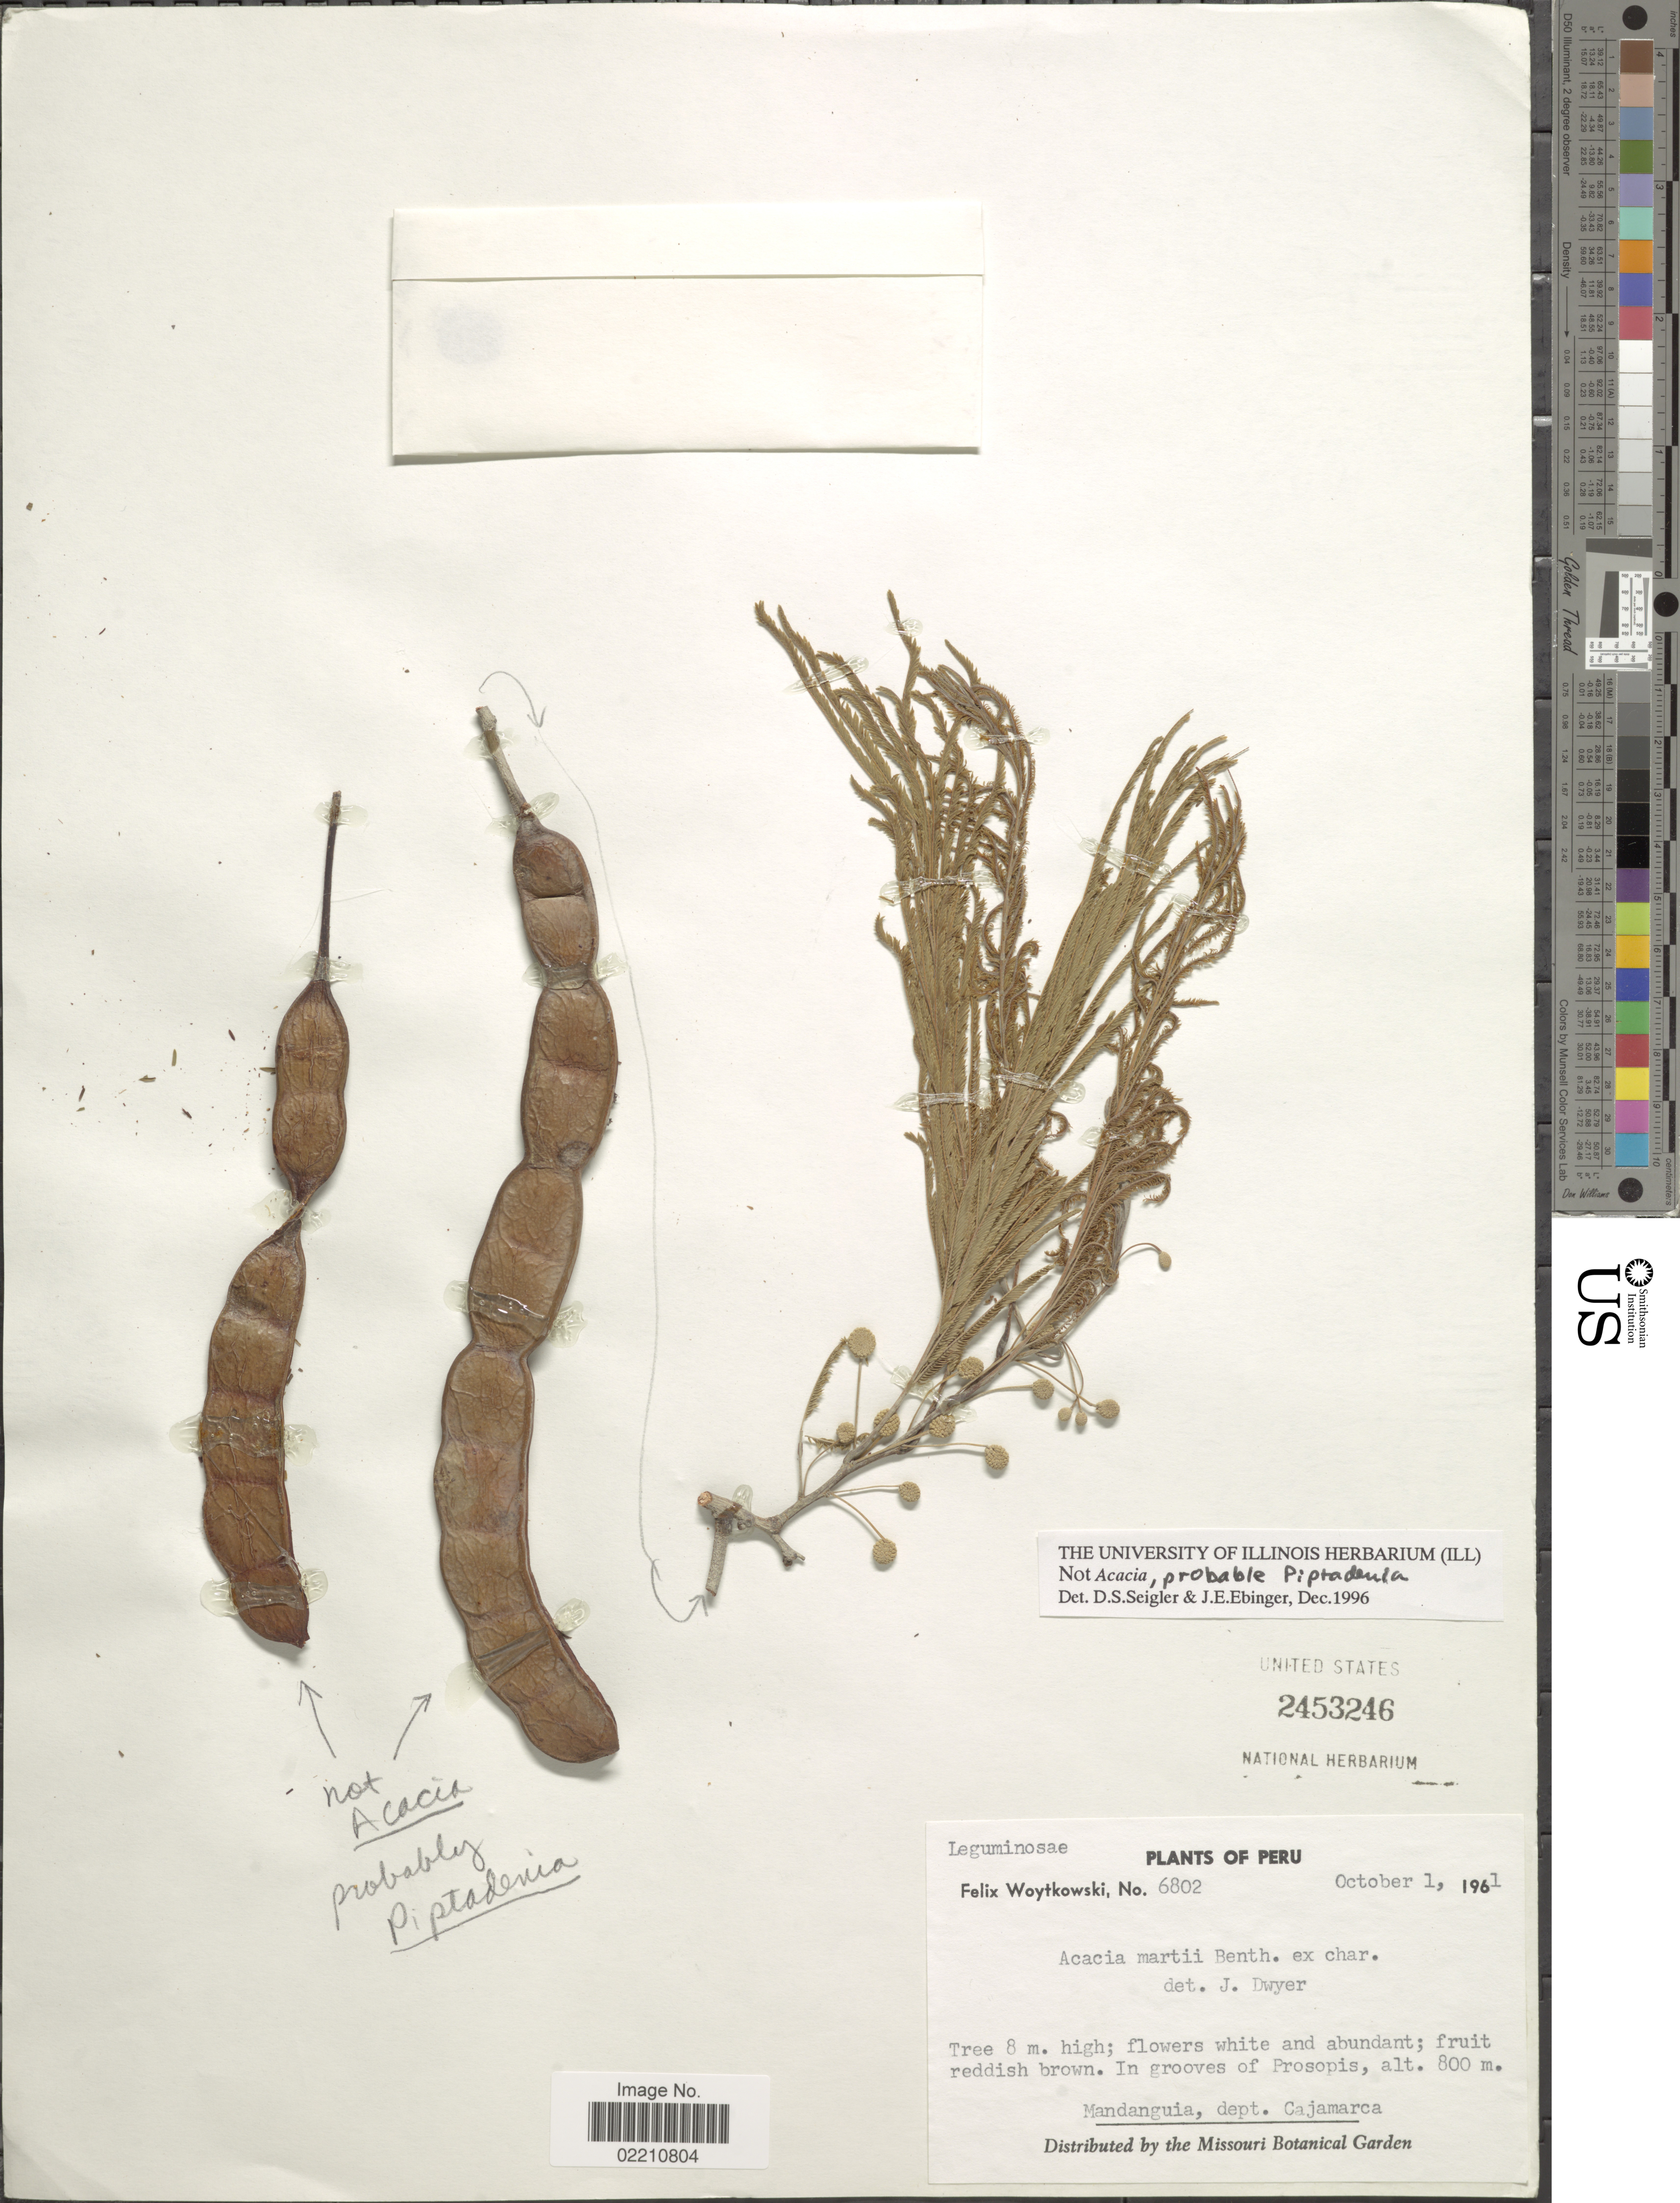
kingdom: Plantae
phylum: Tracheophyta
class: Magnoliopsida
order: Fabales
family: Fabaceae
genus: Anadenanthera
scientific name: Anadenanthera colubrina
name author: (Vell.) Brenan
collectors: F. Woytkowski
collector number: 6802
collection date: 1961-10-01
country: Peru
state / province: Cajamarca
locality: In grooves of Prosopis, Mandanguia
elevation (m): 800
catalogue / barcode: US 2453246